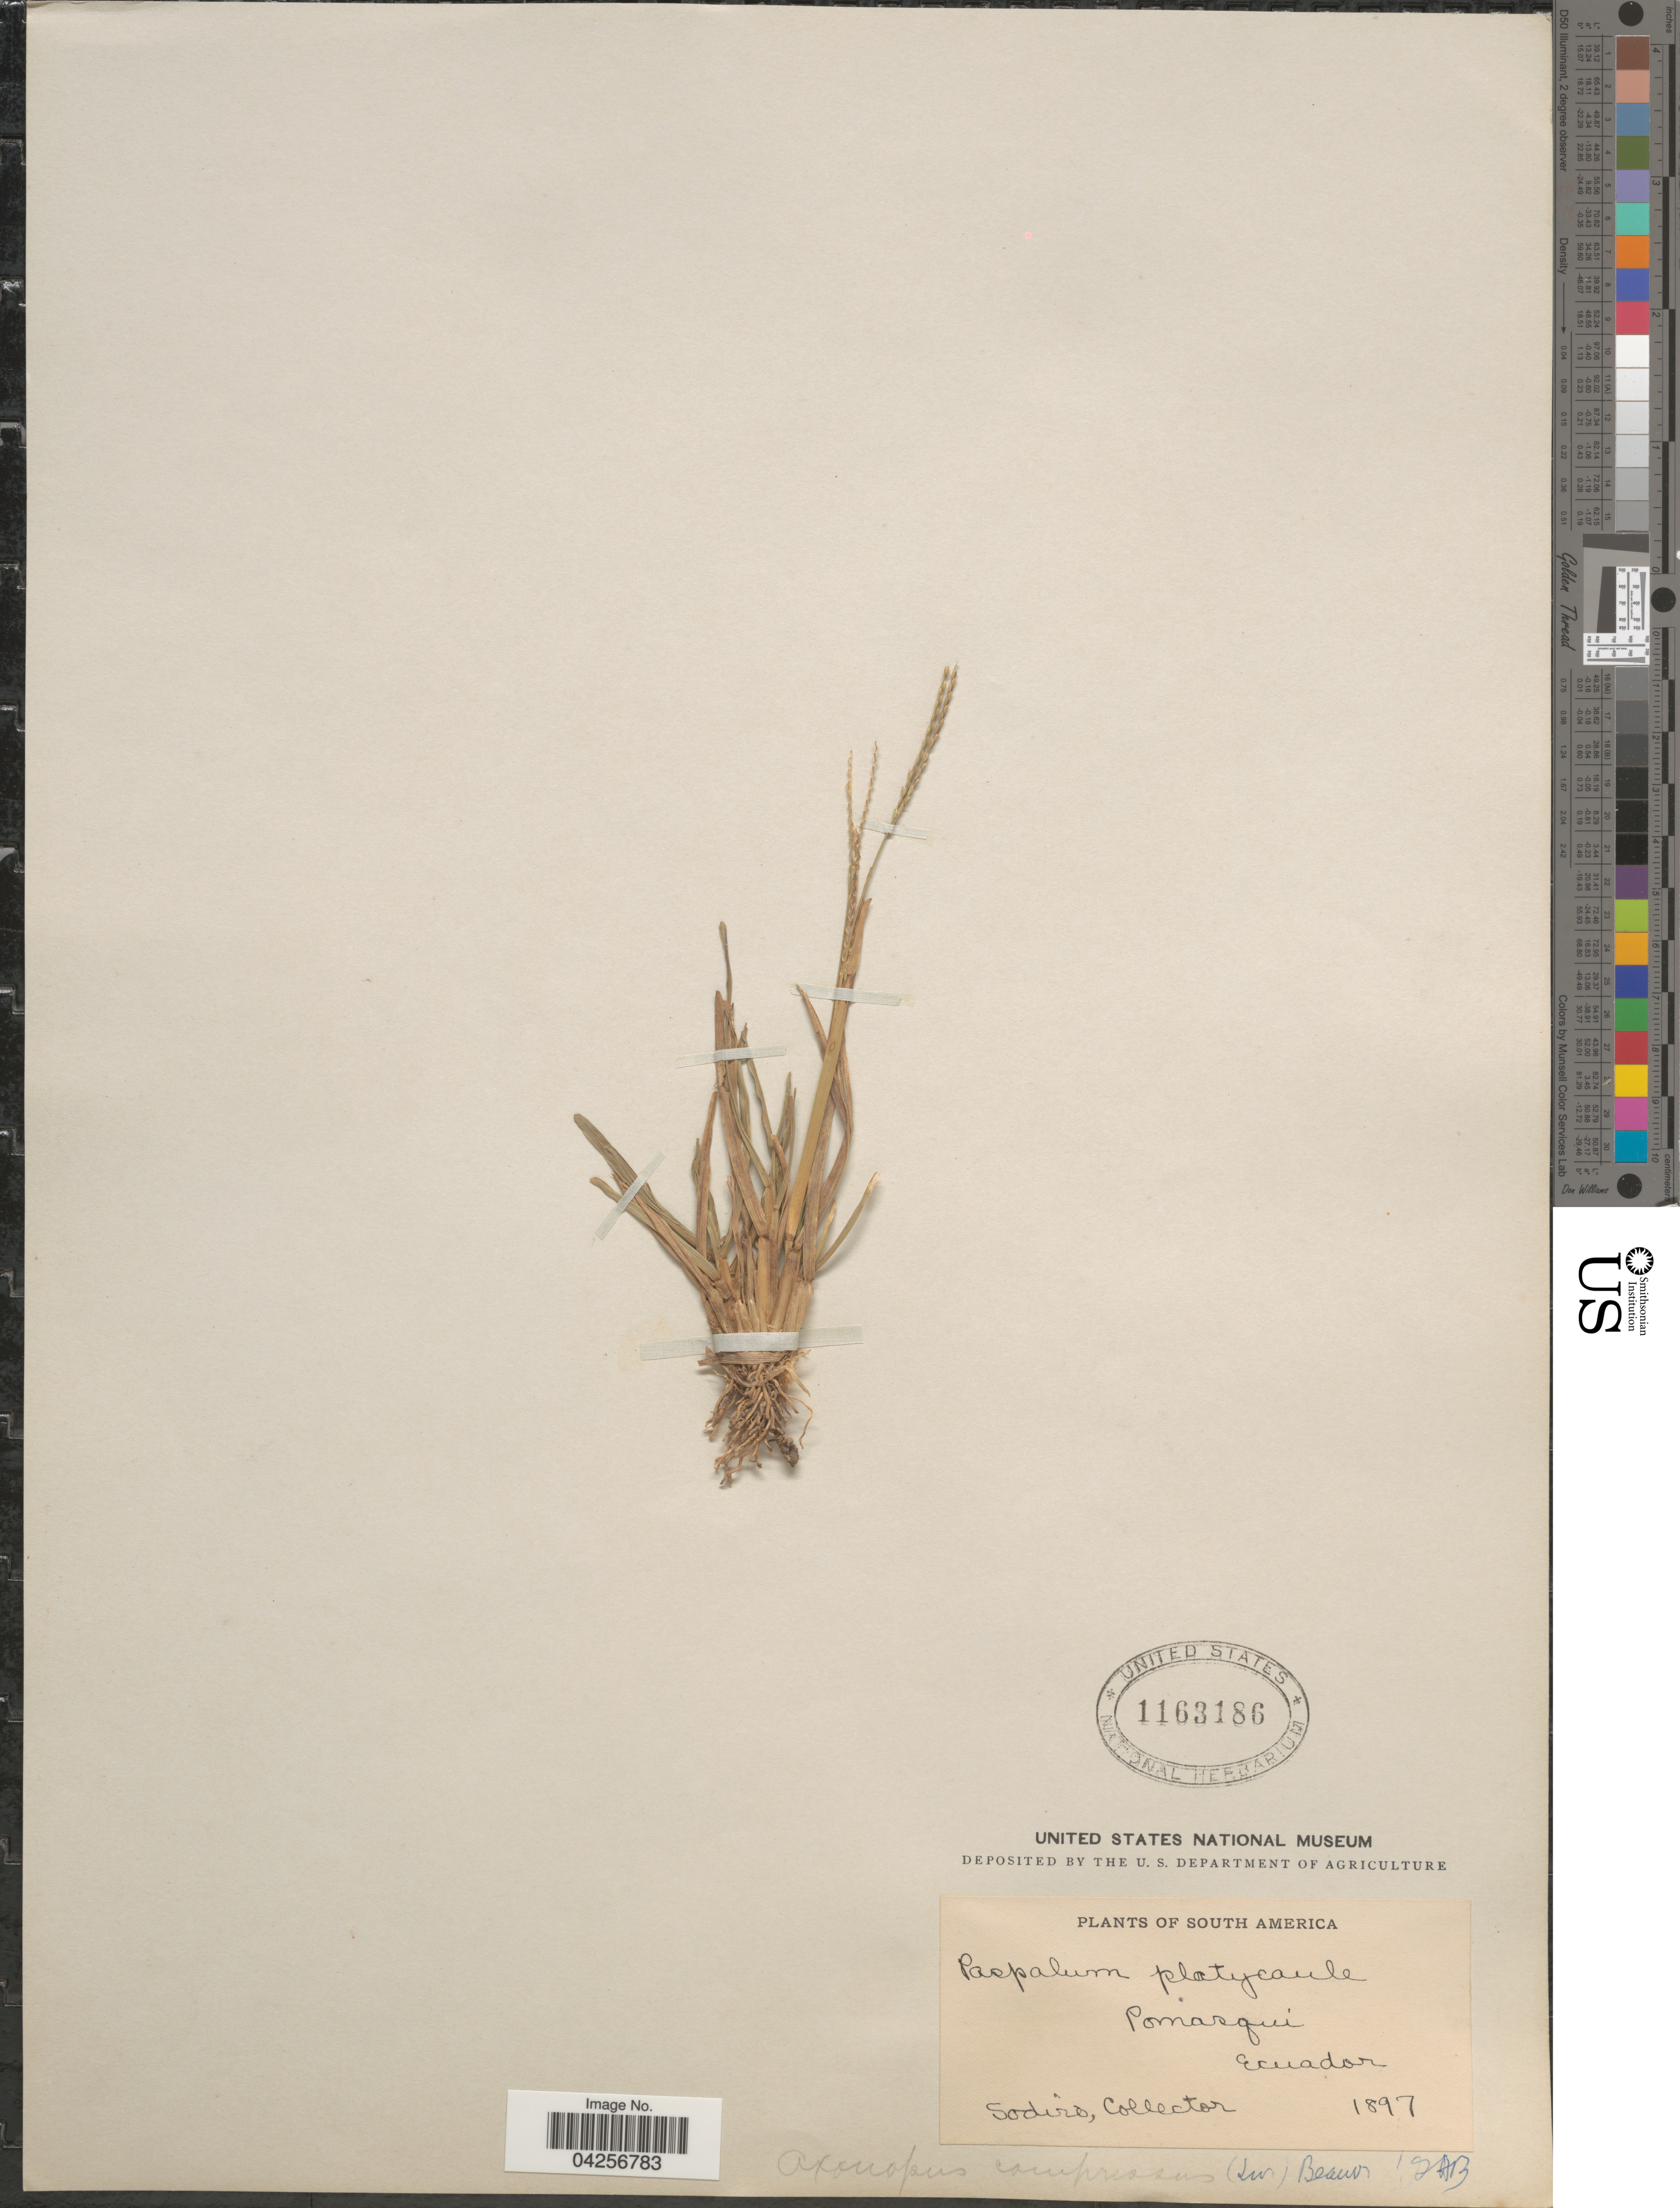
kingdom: Plantae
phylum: Tracheophyta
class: Liliopsida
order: Poales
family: Poaceae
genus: Axonopus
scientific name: Axonopus compressus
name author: (Sw.) P. Beauv.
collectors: Sodiro, --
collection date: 1897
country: Ecuador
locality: Pomasqui.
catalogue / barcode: US 1163186